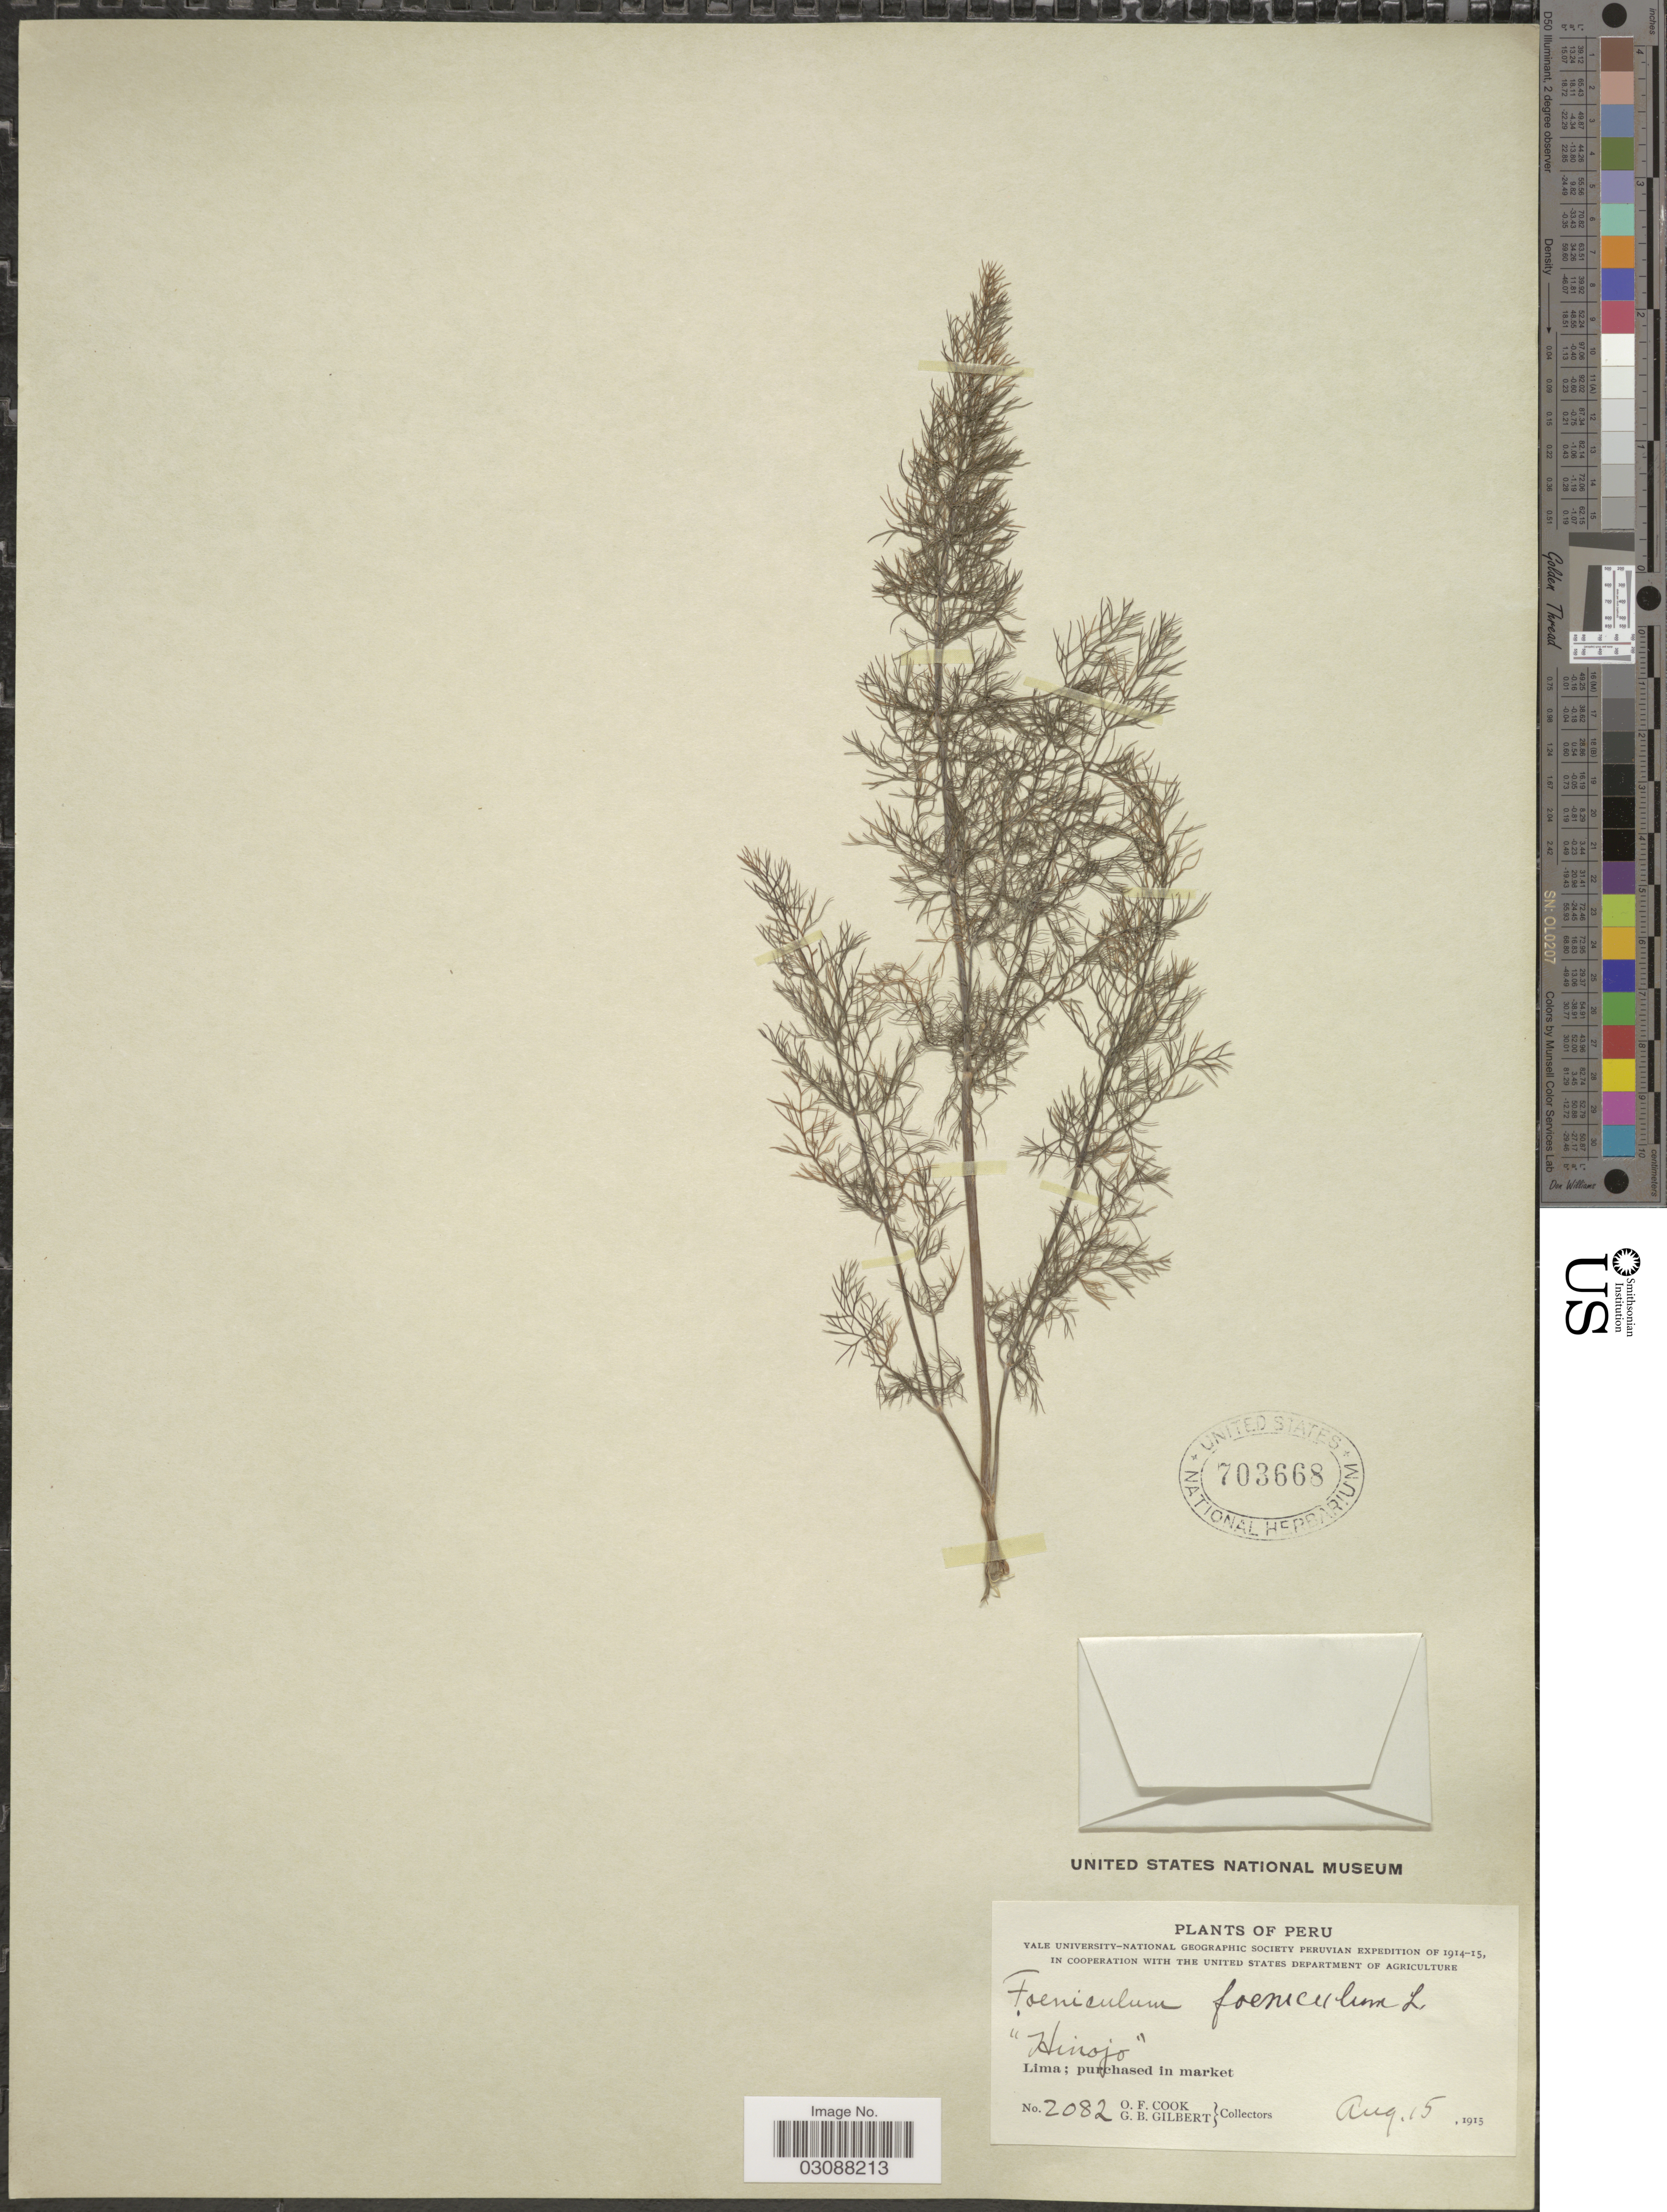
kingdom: Plantae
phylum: Tracheophyta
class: Magnoliopsida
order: Apiales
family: Apiaceae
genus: Foeniculum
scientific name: Foeniculum vulgare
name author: Mill.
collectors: O. F. Cook & G. B. Gilbert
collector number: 2082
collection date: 1915-08-15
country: Peru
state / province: Lima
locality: Lima; purchased in market.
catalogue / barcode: US 703668